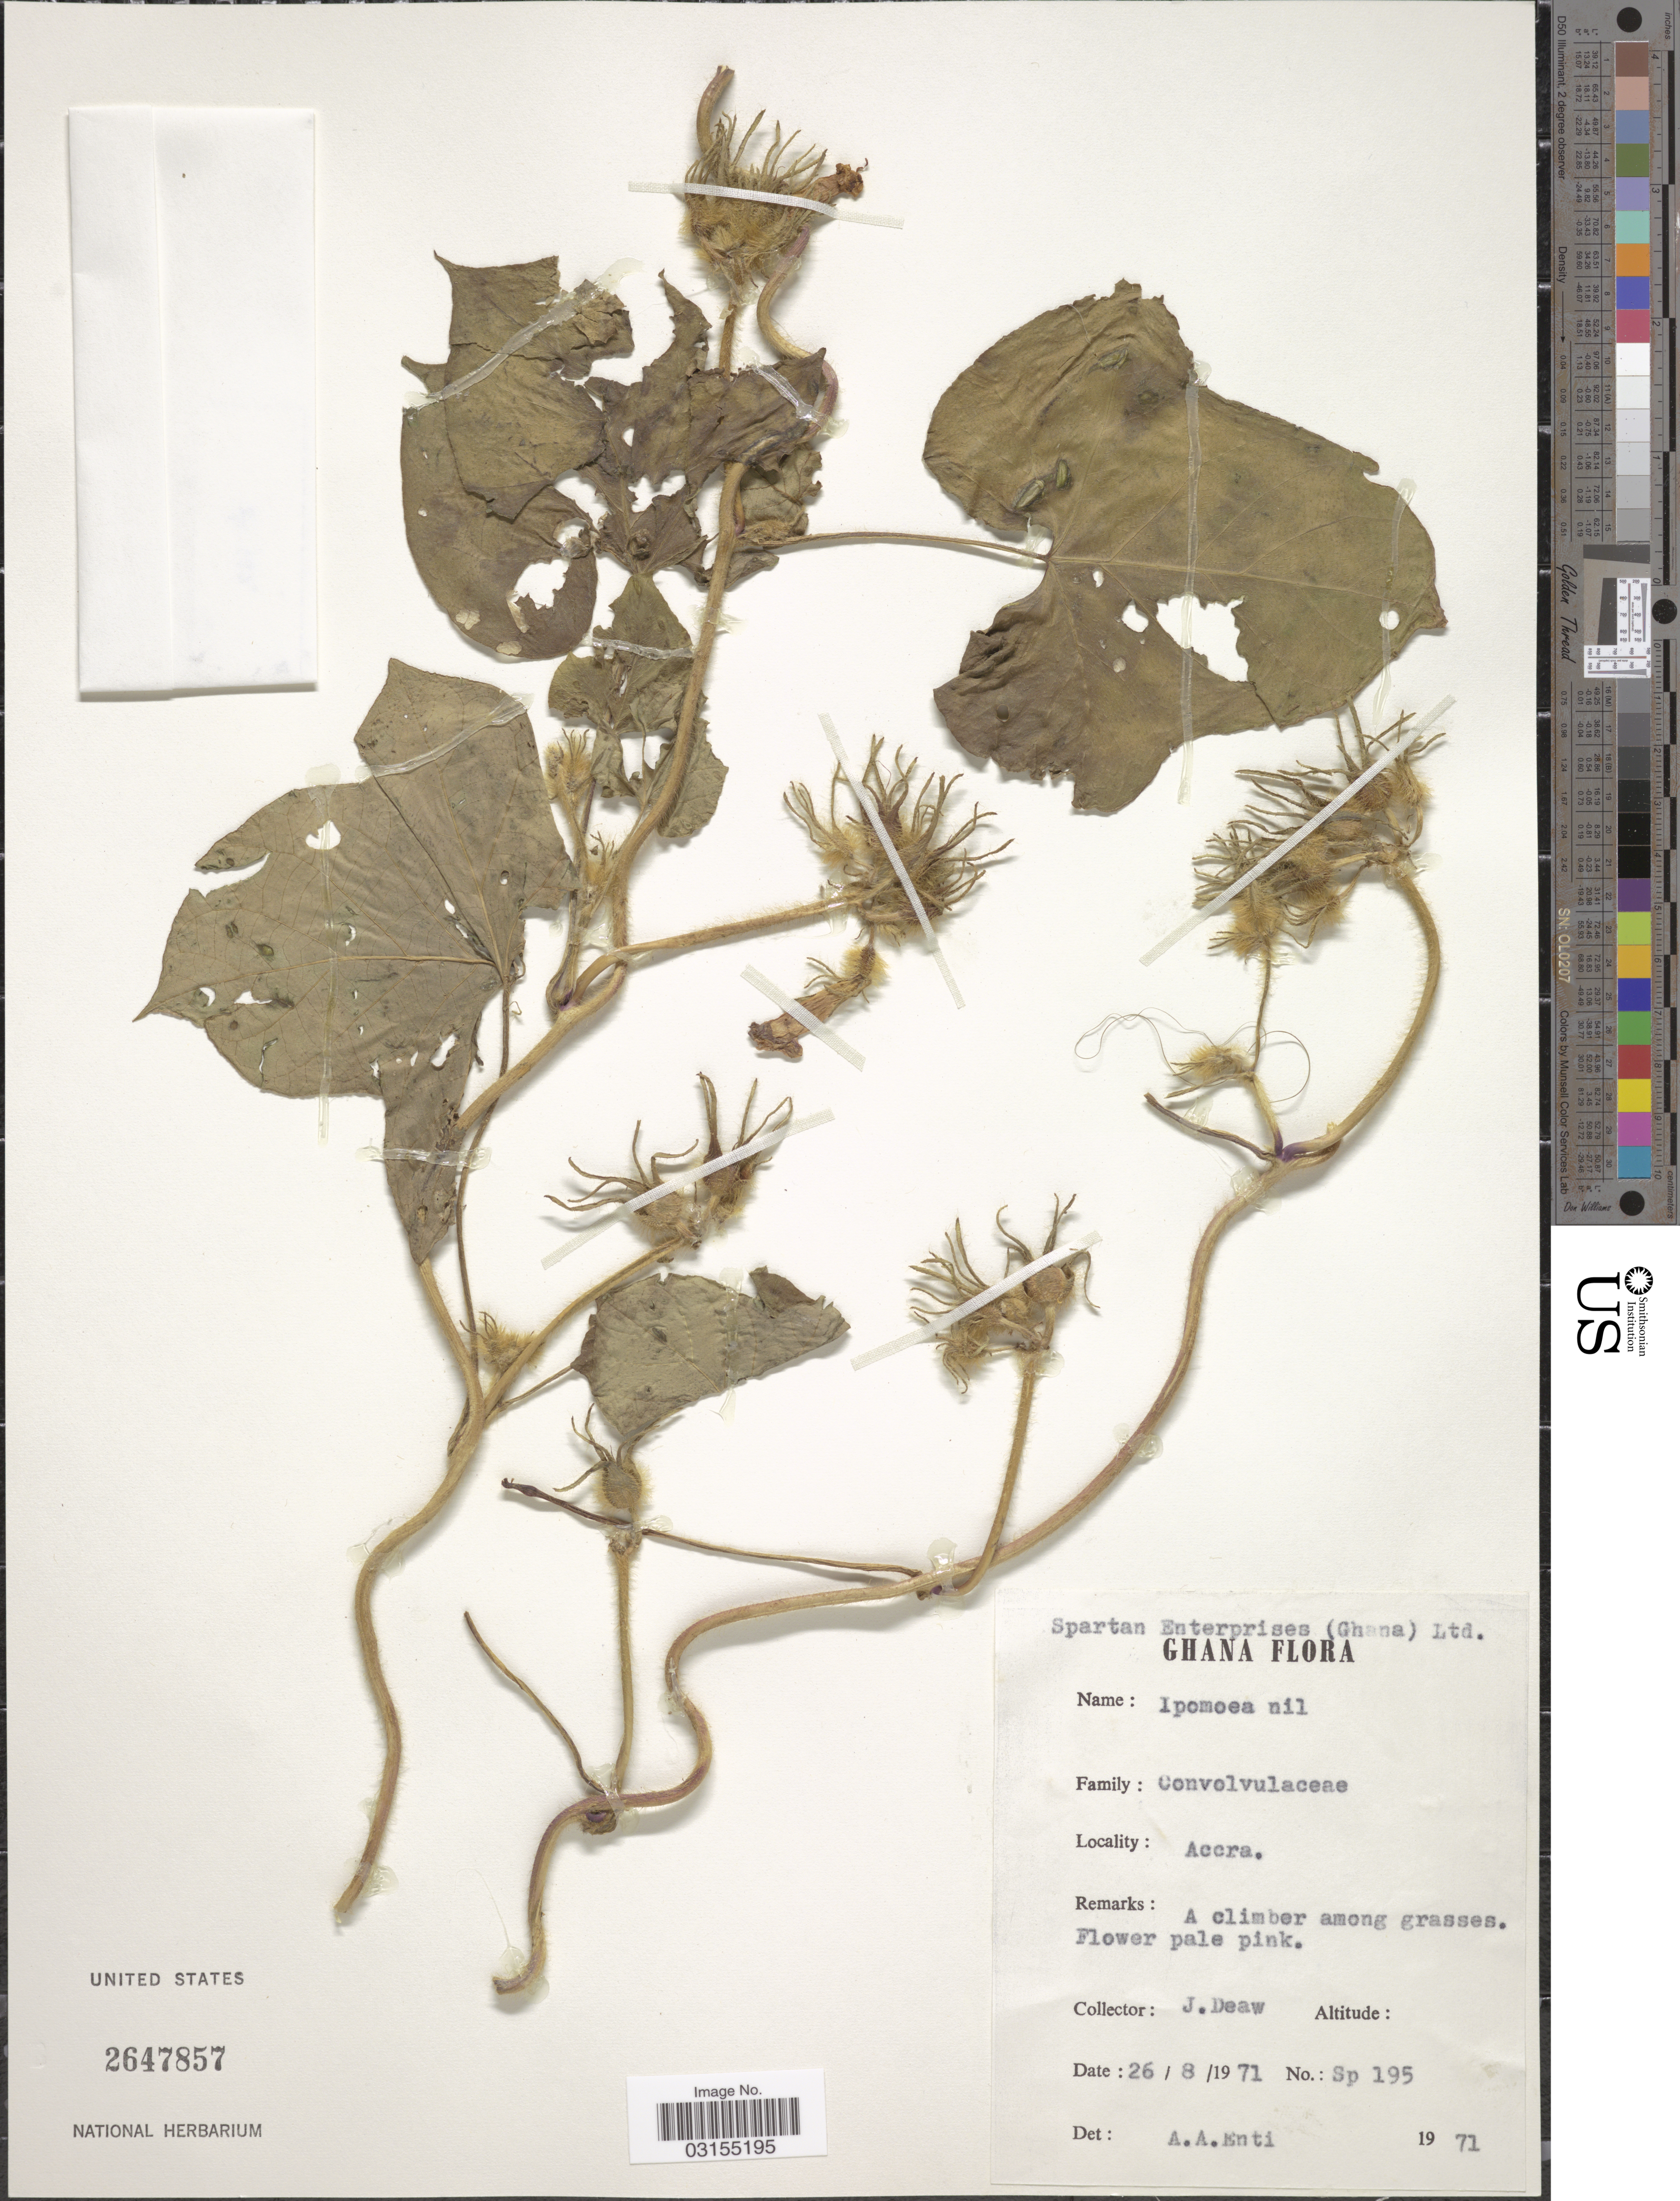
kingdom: Plantae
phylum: Tracheophyta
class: Magnoliopsida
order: Solanales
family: Convolvulaceae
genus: Ipomoea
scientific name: Ipomoea nil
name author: (L.) Roth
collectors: J. Deaw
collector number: Sp 195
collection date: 1971-08-26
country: Ghana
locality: Accra.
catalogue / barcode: US 2647857